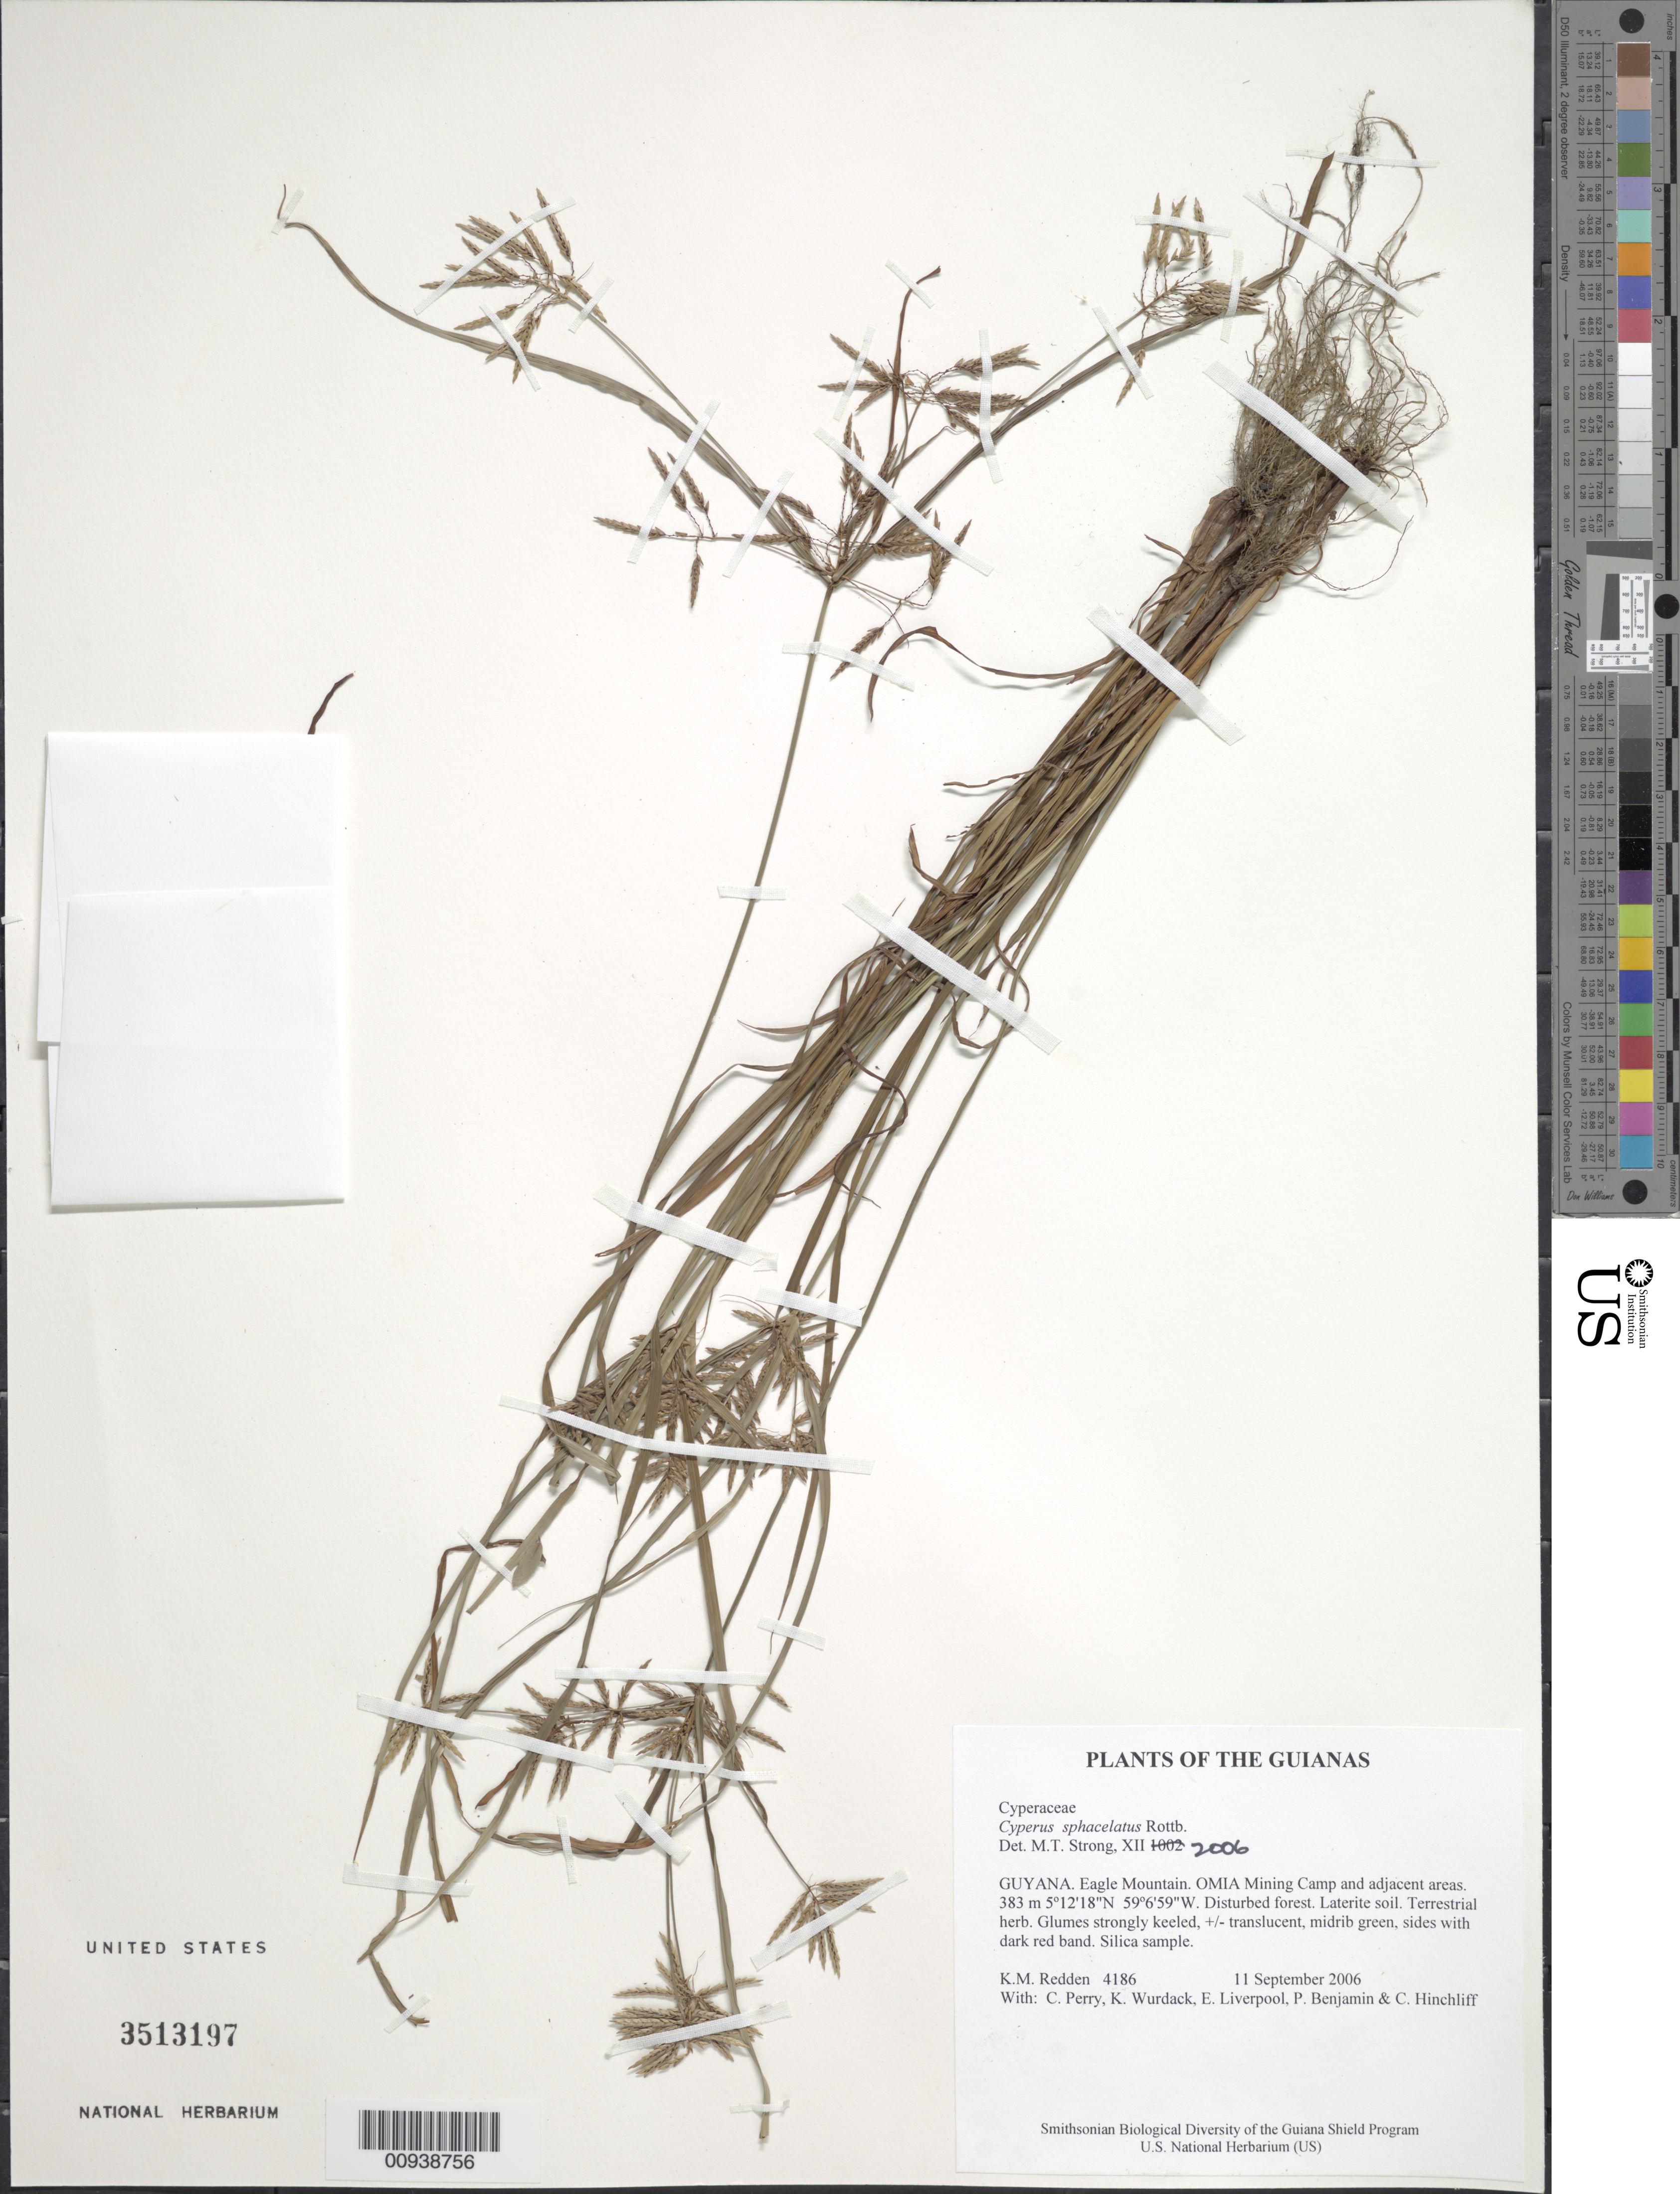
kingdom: Plantae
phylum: Tracheophyta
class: Liliopsida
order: Poales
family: Cyperaceae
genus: Cyperus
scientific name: Cyperus sphacelatus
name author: Rottb.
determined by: Strong, M. T., (US), Smithsonian Institution - National Museum of Natural History (UNITED STATES)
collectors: K. M. Redden, C. Perry, K. Wurdack, E. Liverpool, P. Benjamin & C. E. Hinchliff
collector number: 4186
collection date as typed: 11 September 2006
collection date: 2006-09-11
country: Guyana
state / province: Potaro-Siparuni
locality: Eagle Mountain. OMIA Mining Camp and adjacent areas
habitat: Disturbed forest. Laterite soil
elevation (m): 383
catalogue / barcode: US 3513197